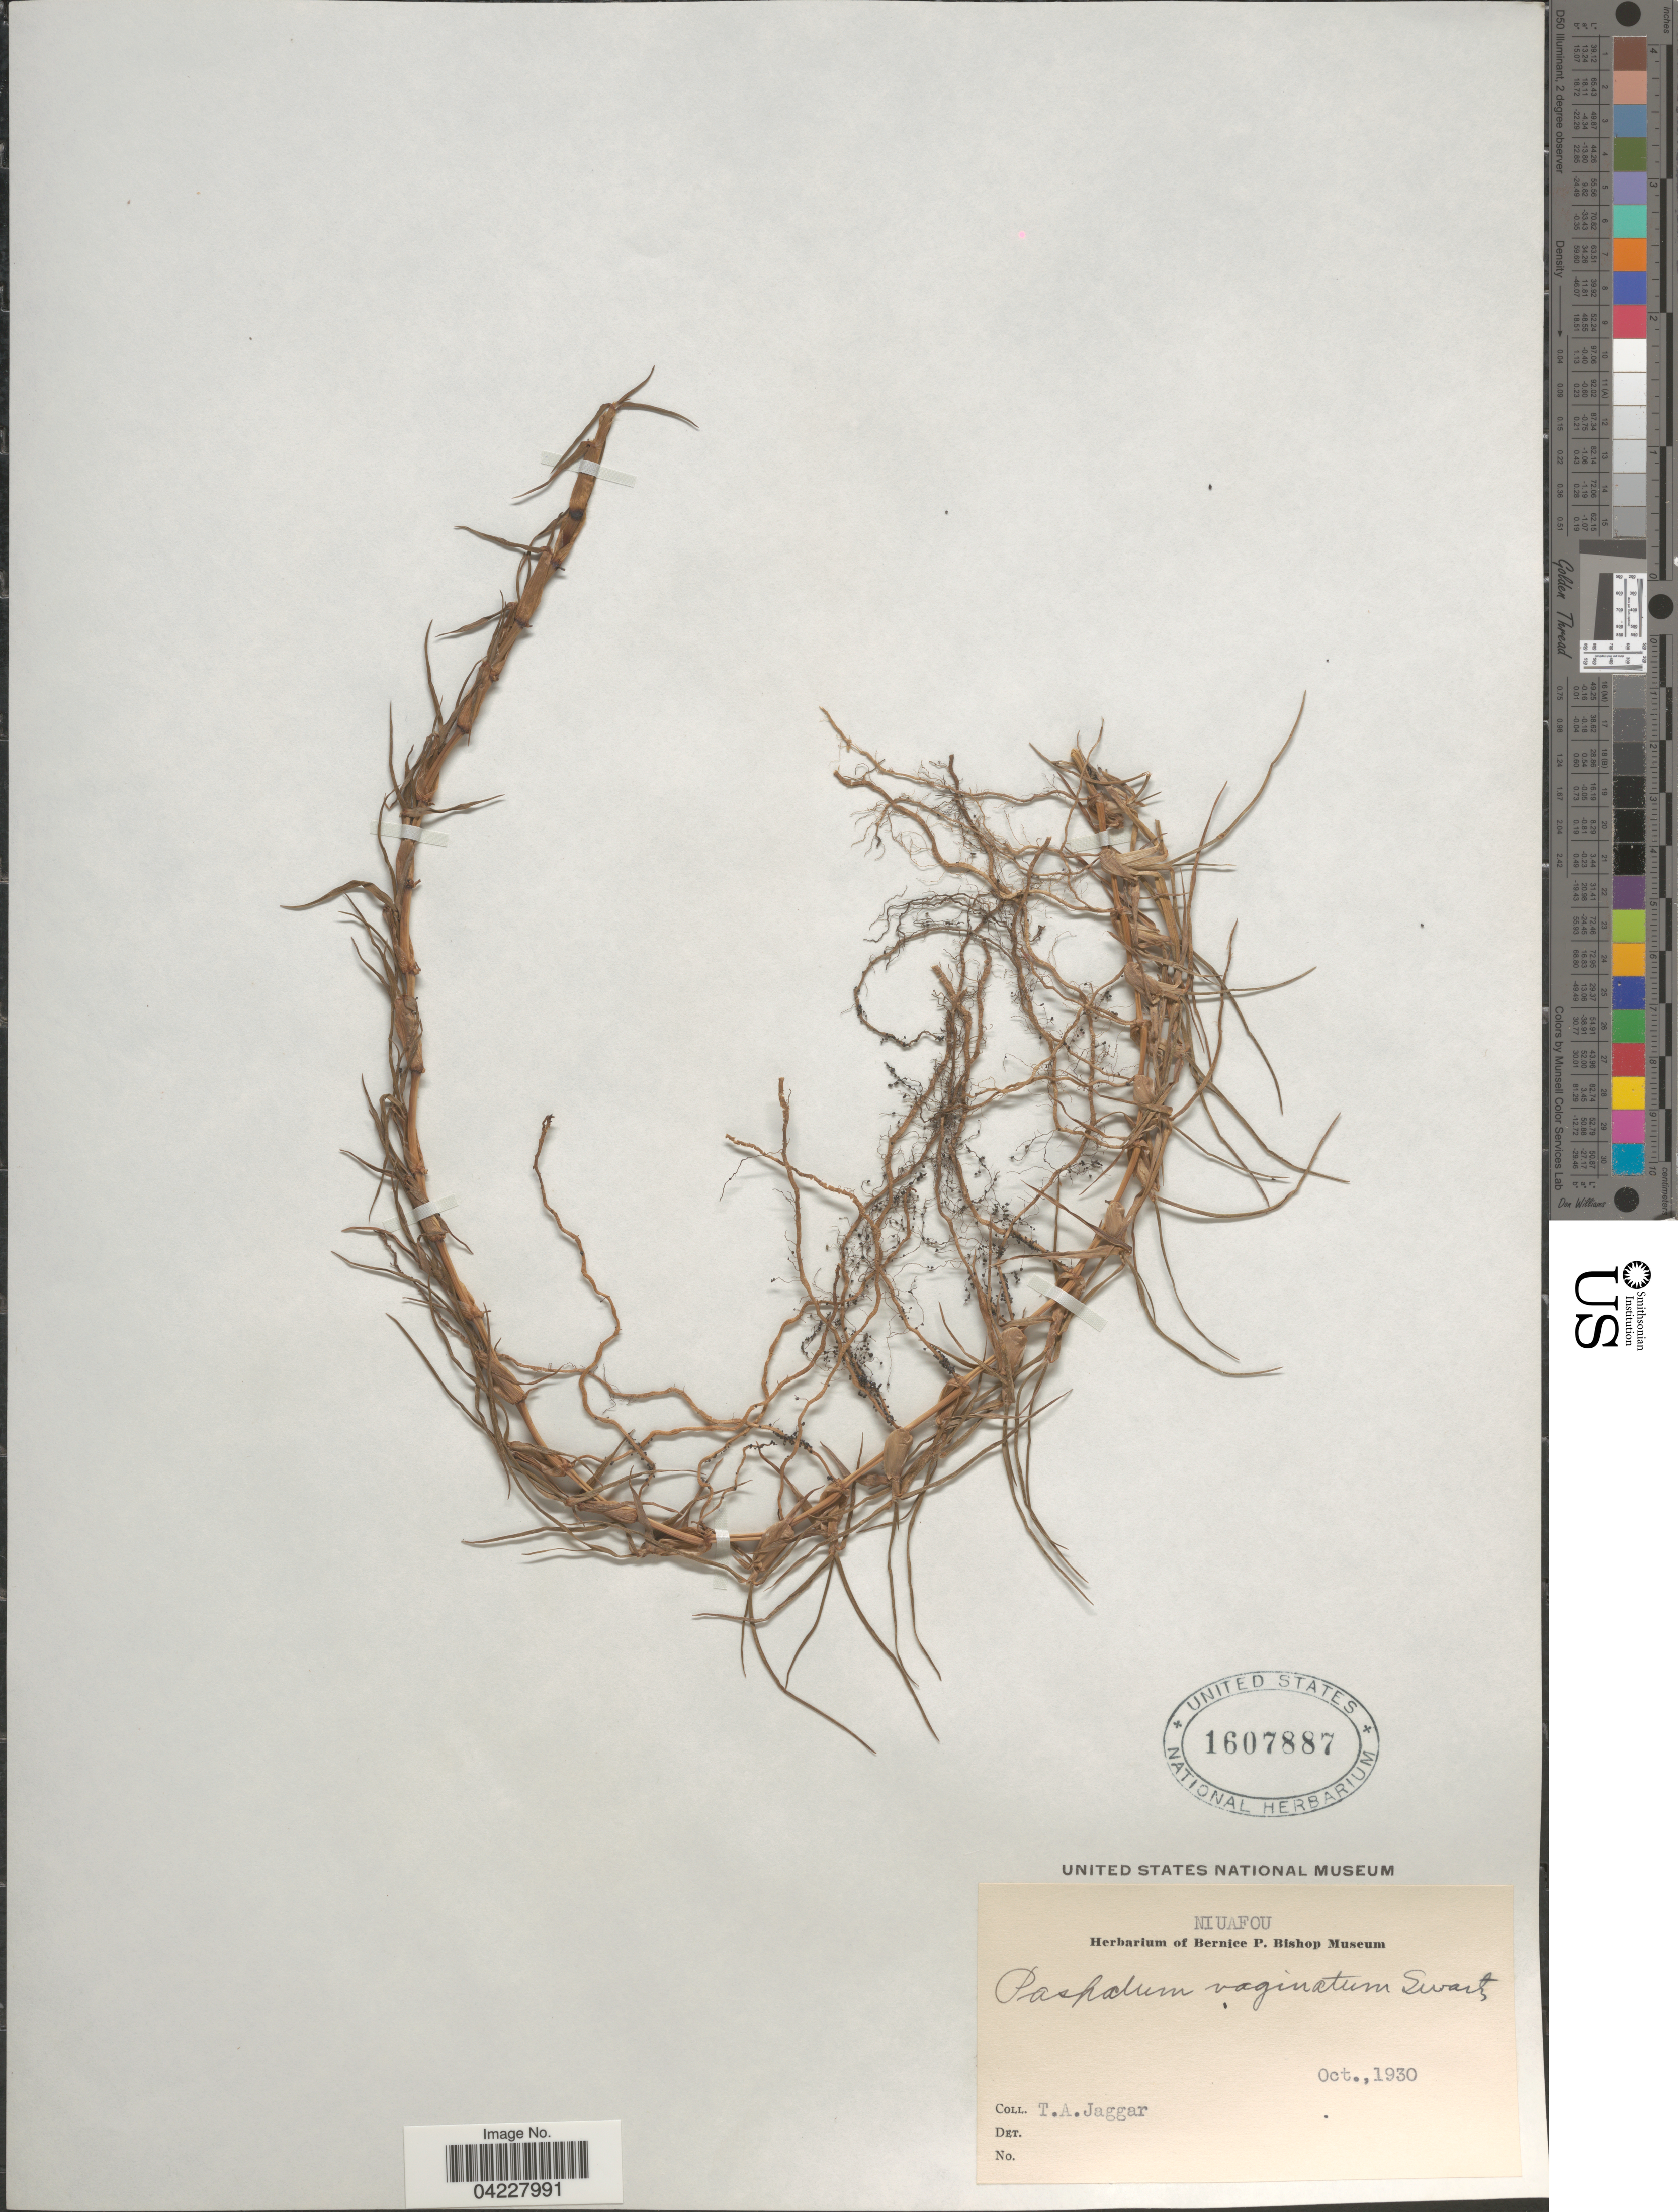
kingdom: Plantae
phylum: Tracheophyta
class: Liliopsida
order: Poales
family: Poaceae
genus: Paspalum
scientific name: Paspalum distichum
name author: L.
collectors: T. Jaggar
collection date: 1930-10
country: Tonga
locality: Niuafou.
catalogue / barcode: US 1607887